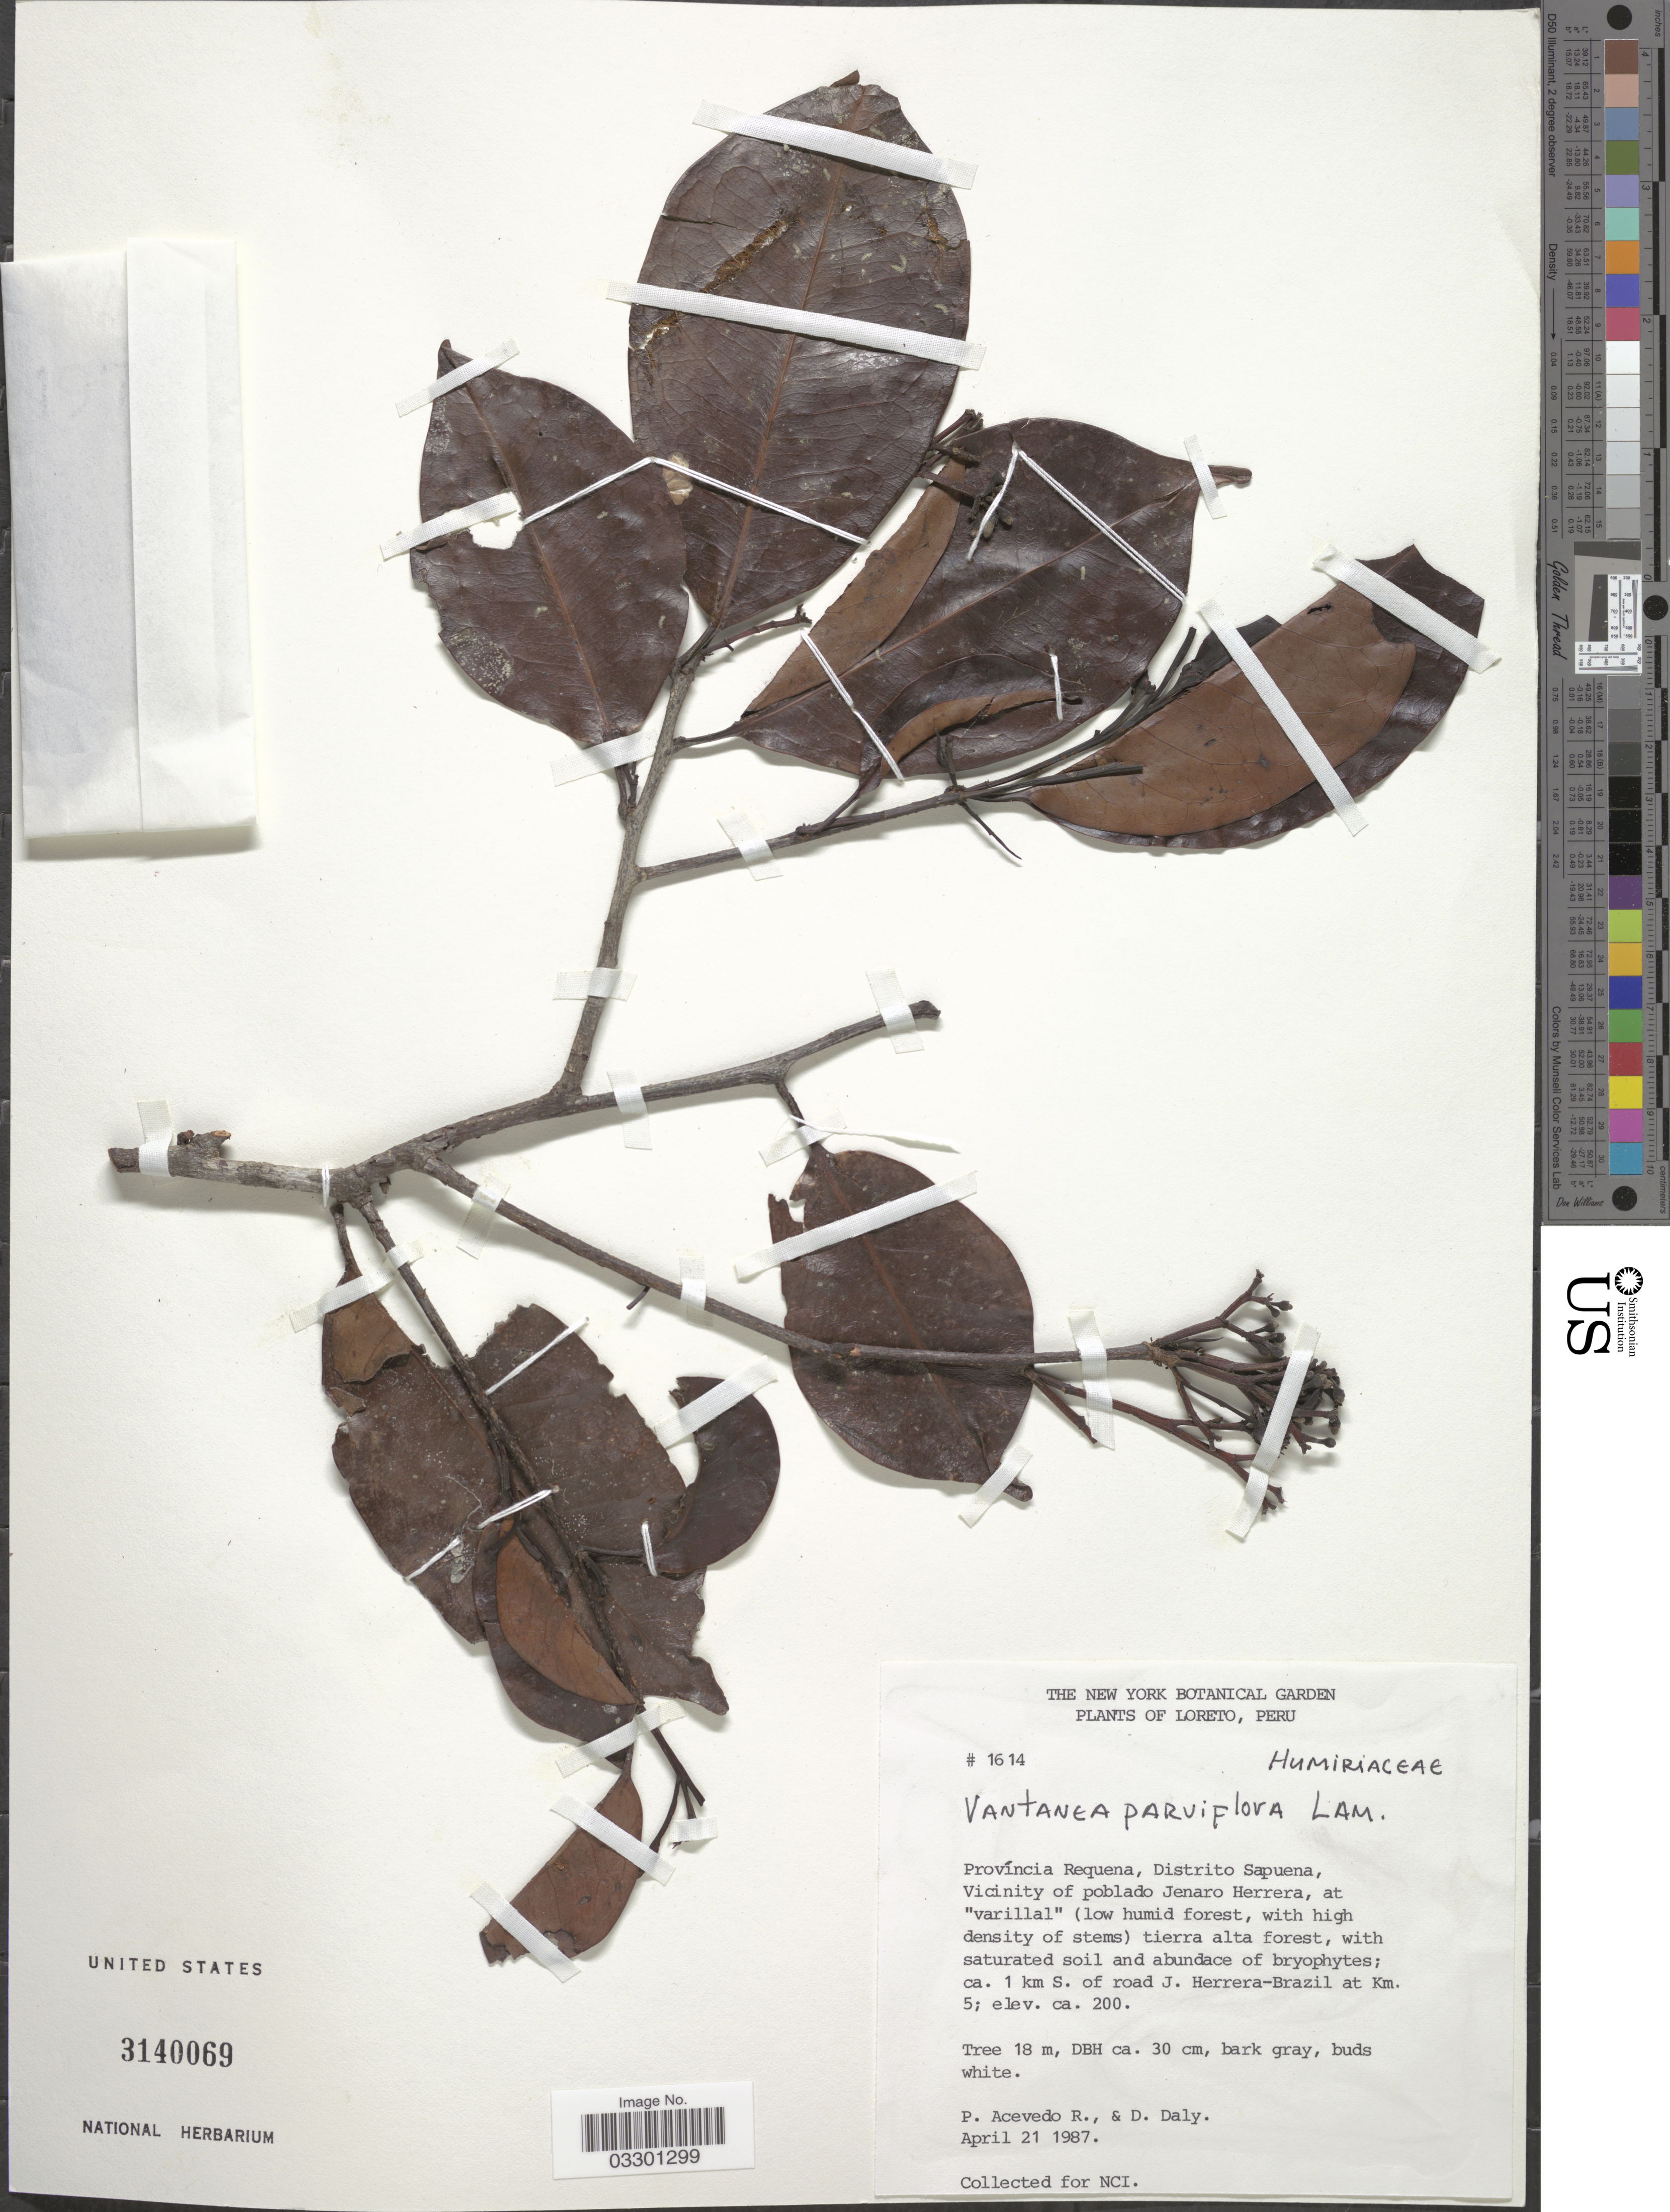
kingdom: Plantae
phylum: Tracheophyta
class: Magnoliopsida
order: Malpighiales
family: Humiriaceae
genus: Vantanea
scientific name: Vantanea parviflora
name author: Lam.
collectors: P. Acevedo R. & D. C. Daly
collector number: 1614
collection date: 1987-04-21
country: Peru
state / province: Loreto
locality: Província Requena, Distrito Sapuena, Vicinity of poblado Jenaro Herrera, at "varillal" (low humid forest, with high density of stems) tierra alta forest. Ca. 1 km S. of road J. Herrera-Brazil at Km 5.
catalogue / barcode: US 3140069